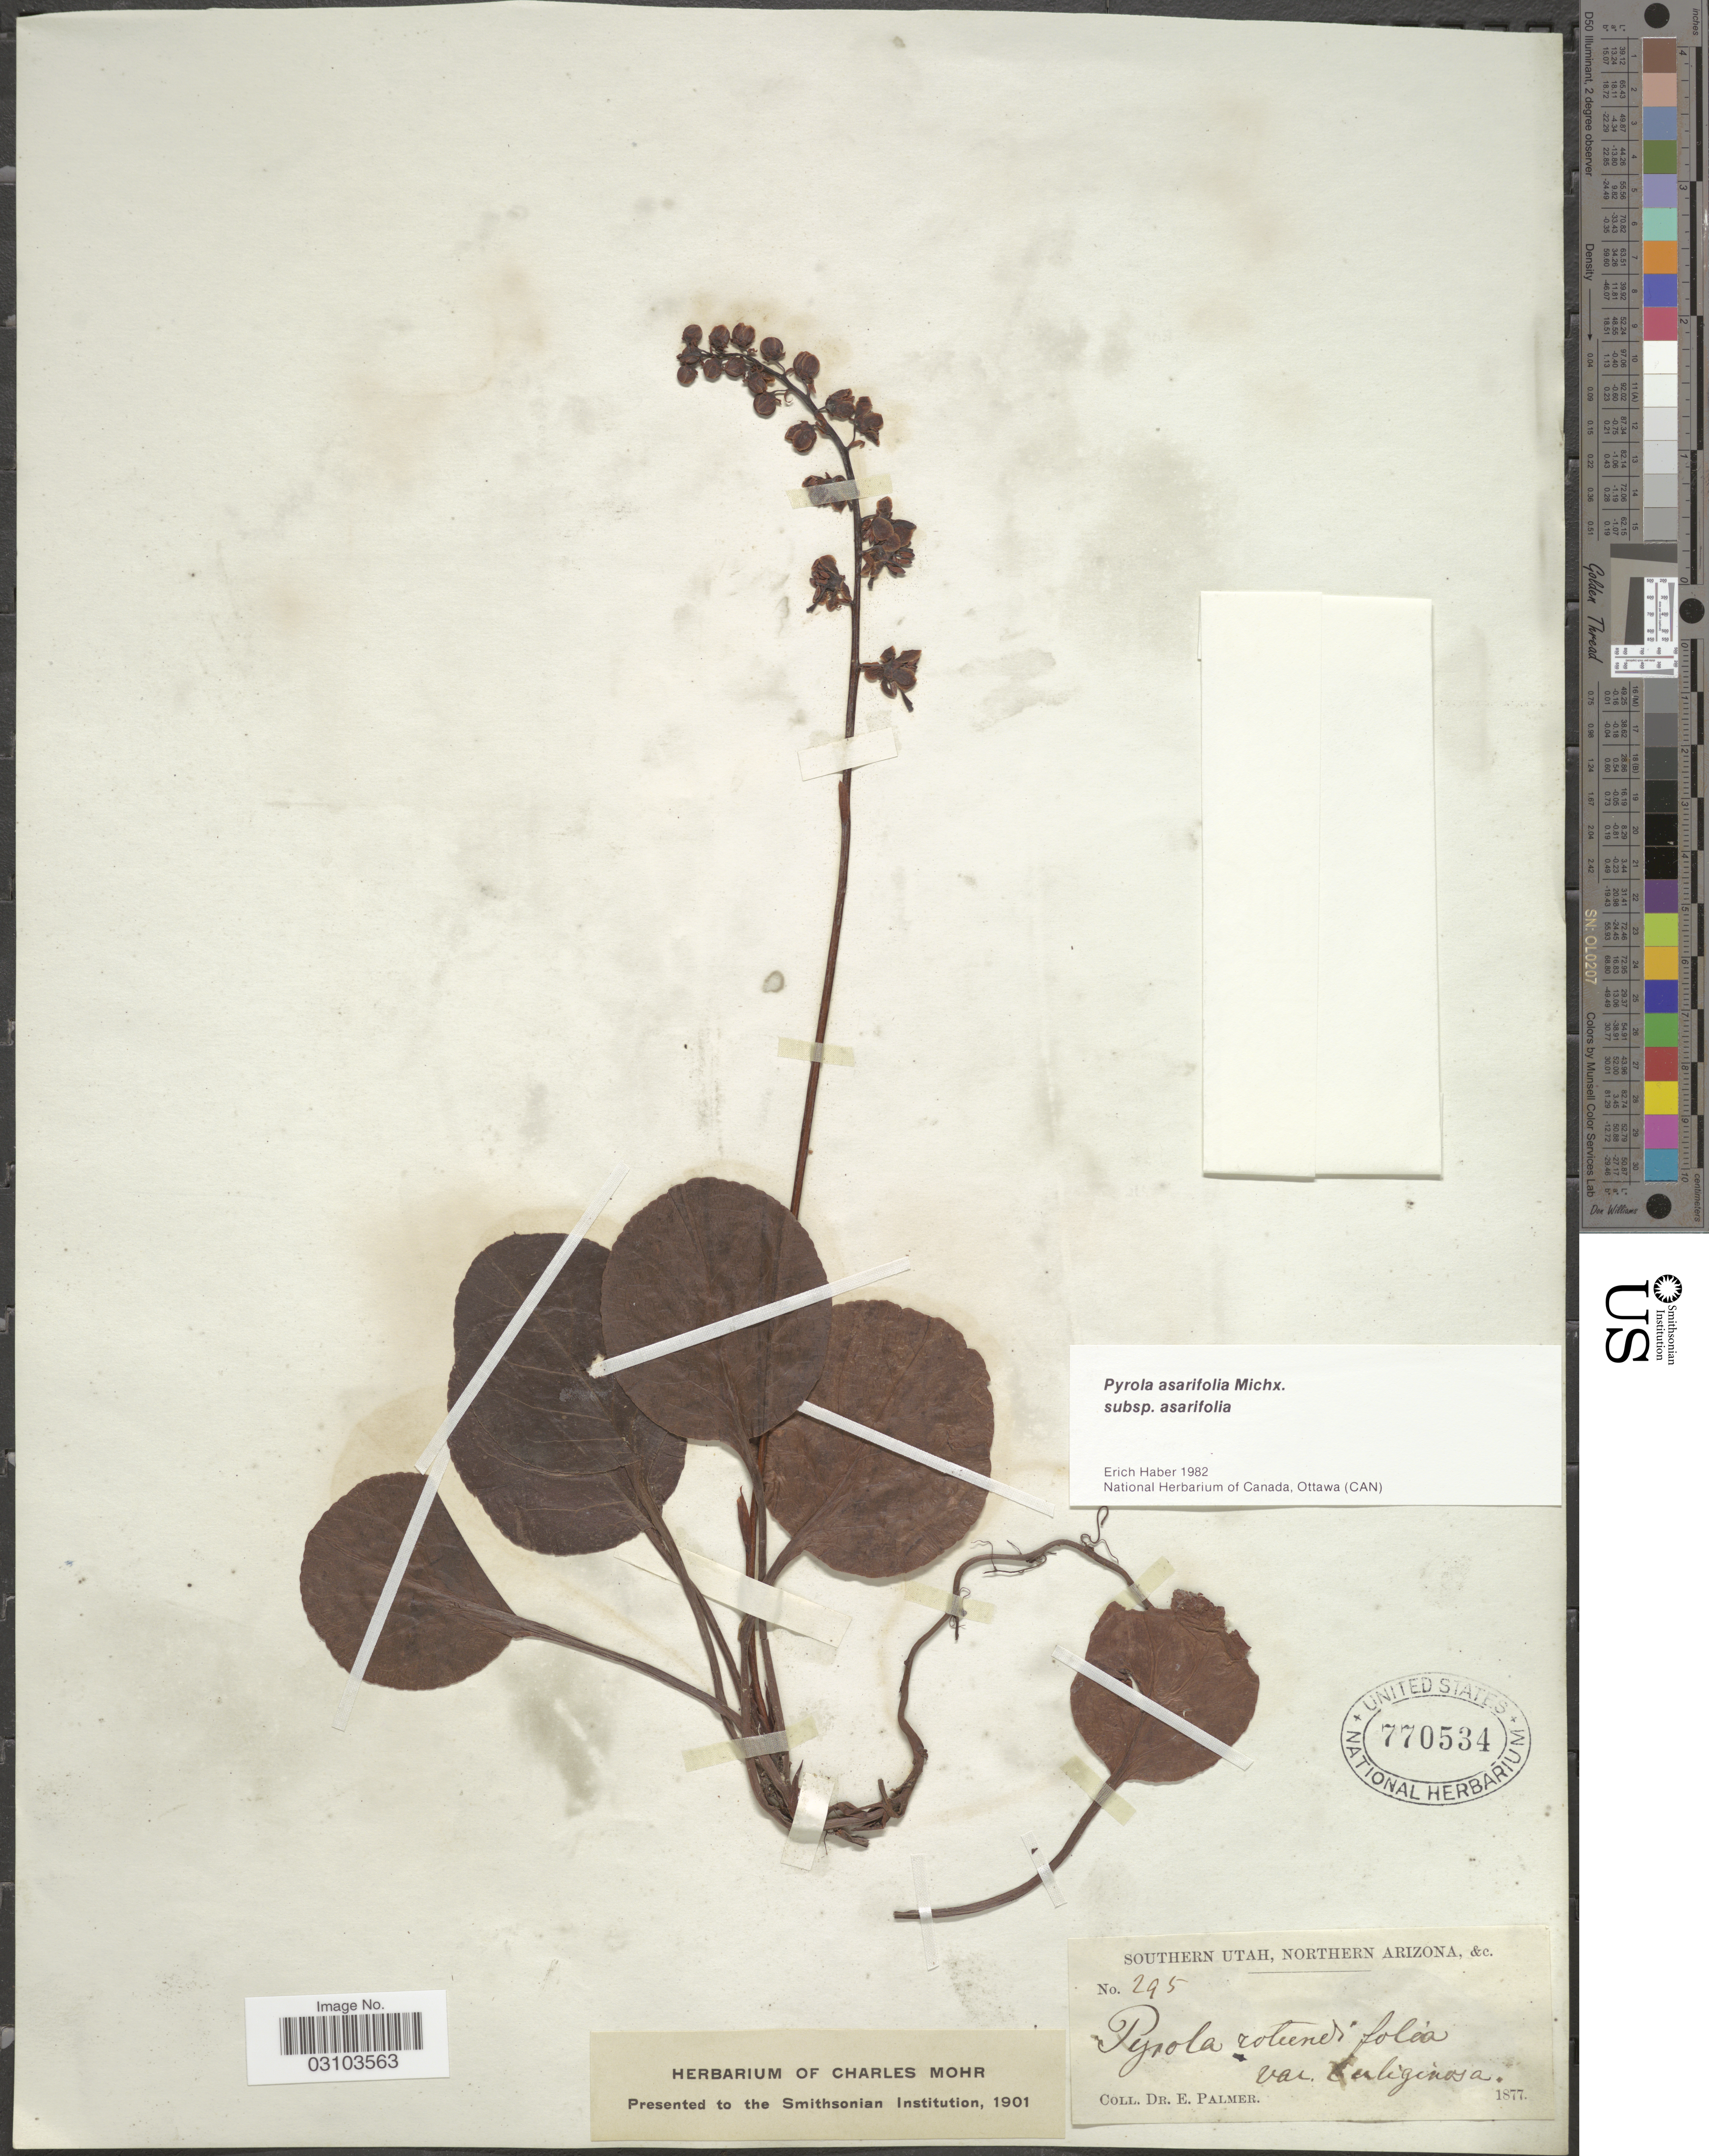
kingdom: Plantae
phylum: Tracheophyta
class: Magnoliopsida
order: Ericales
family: Ericaceae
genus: Pyrola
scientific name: Pyrola asarifolia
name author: Michx.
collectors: E. Palmer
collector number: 295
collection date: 1877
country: United States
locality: Southern Utah, Northern Arizona, &c.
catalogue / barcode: US 770534